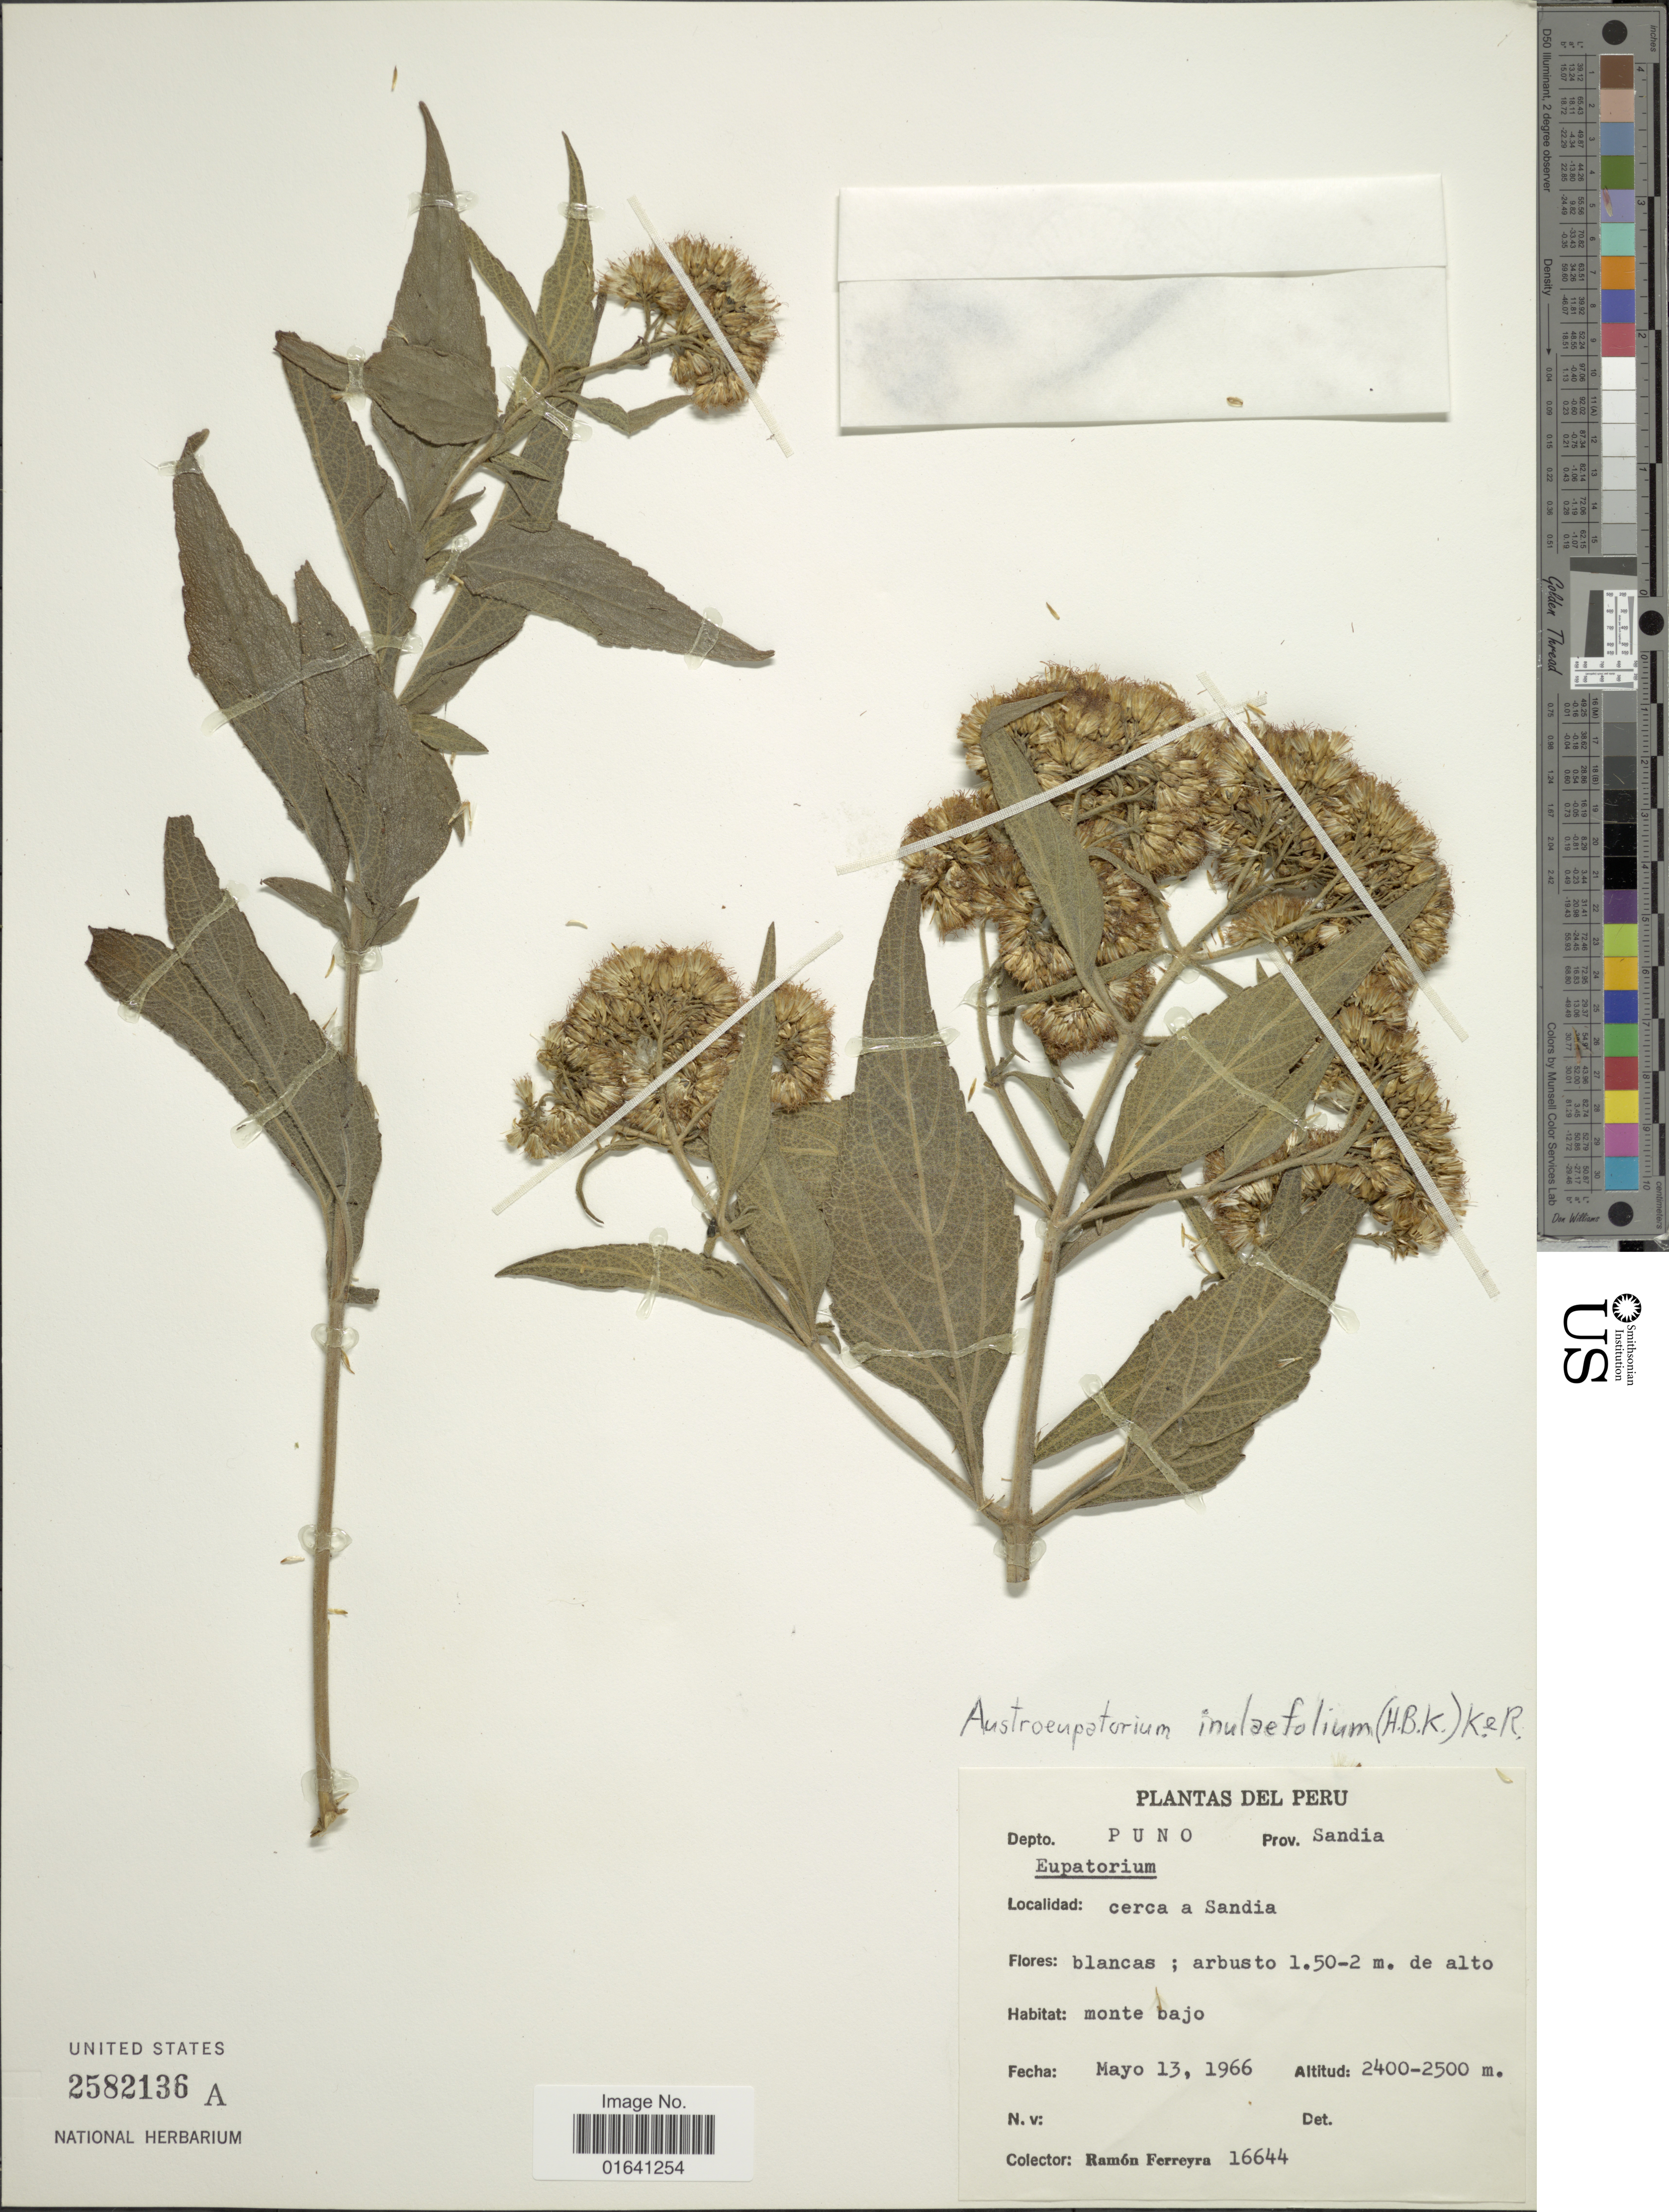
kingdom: Plantae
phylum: Tracheophyta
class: Magnoliopsida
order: Asterales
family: Asteraceae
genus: Austroeupatorium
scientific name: Austroeupatorium inulaefolium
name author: (Kunth) R.M. King & H. Rob.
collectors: R. A. Ferreyra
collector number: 16644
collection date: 1966-05-13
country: Peru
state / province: Puno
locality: Depto. Puno, Prov. Sandia, cerca a Scandia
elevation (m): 2400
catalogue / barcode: US 2582136A